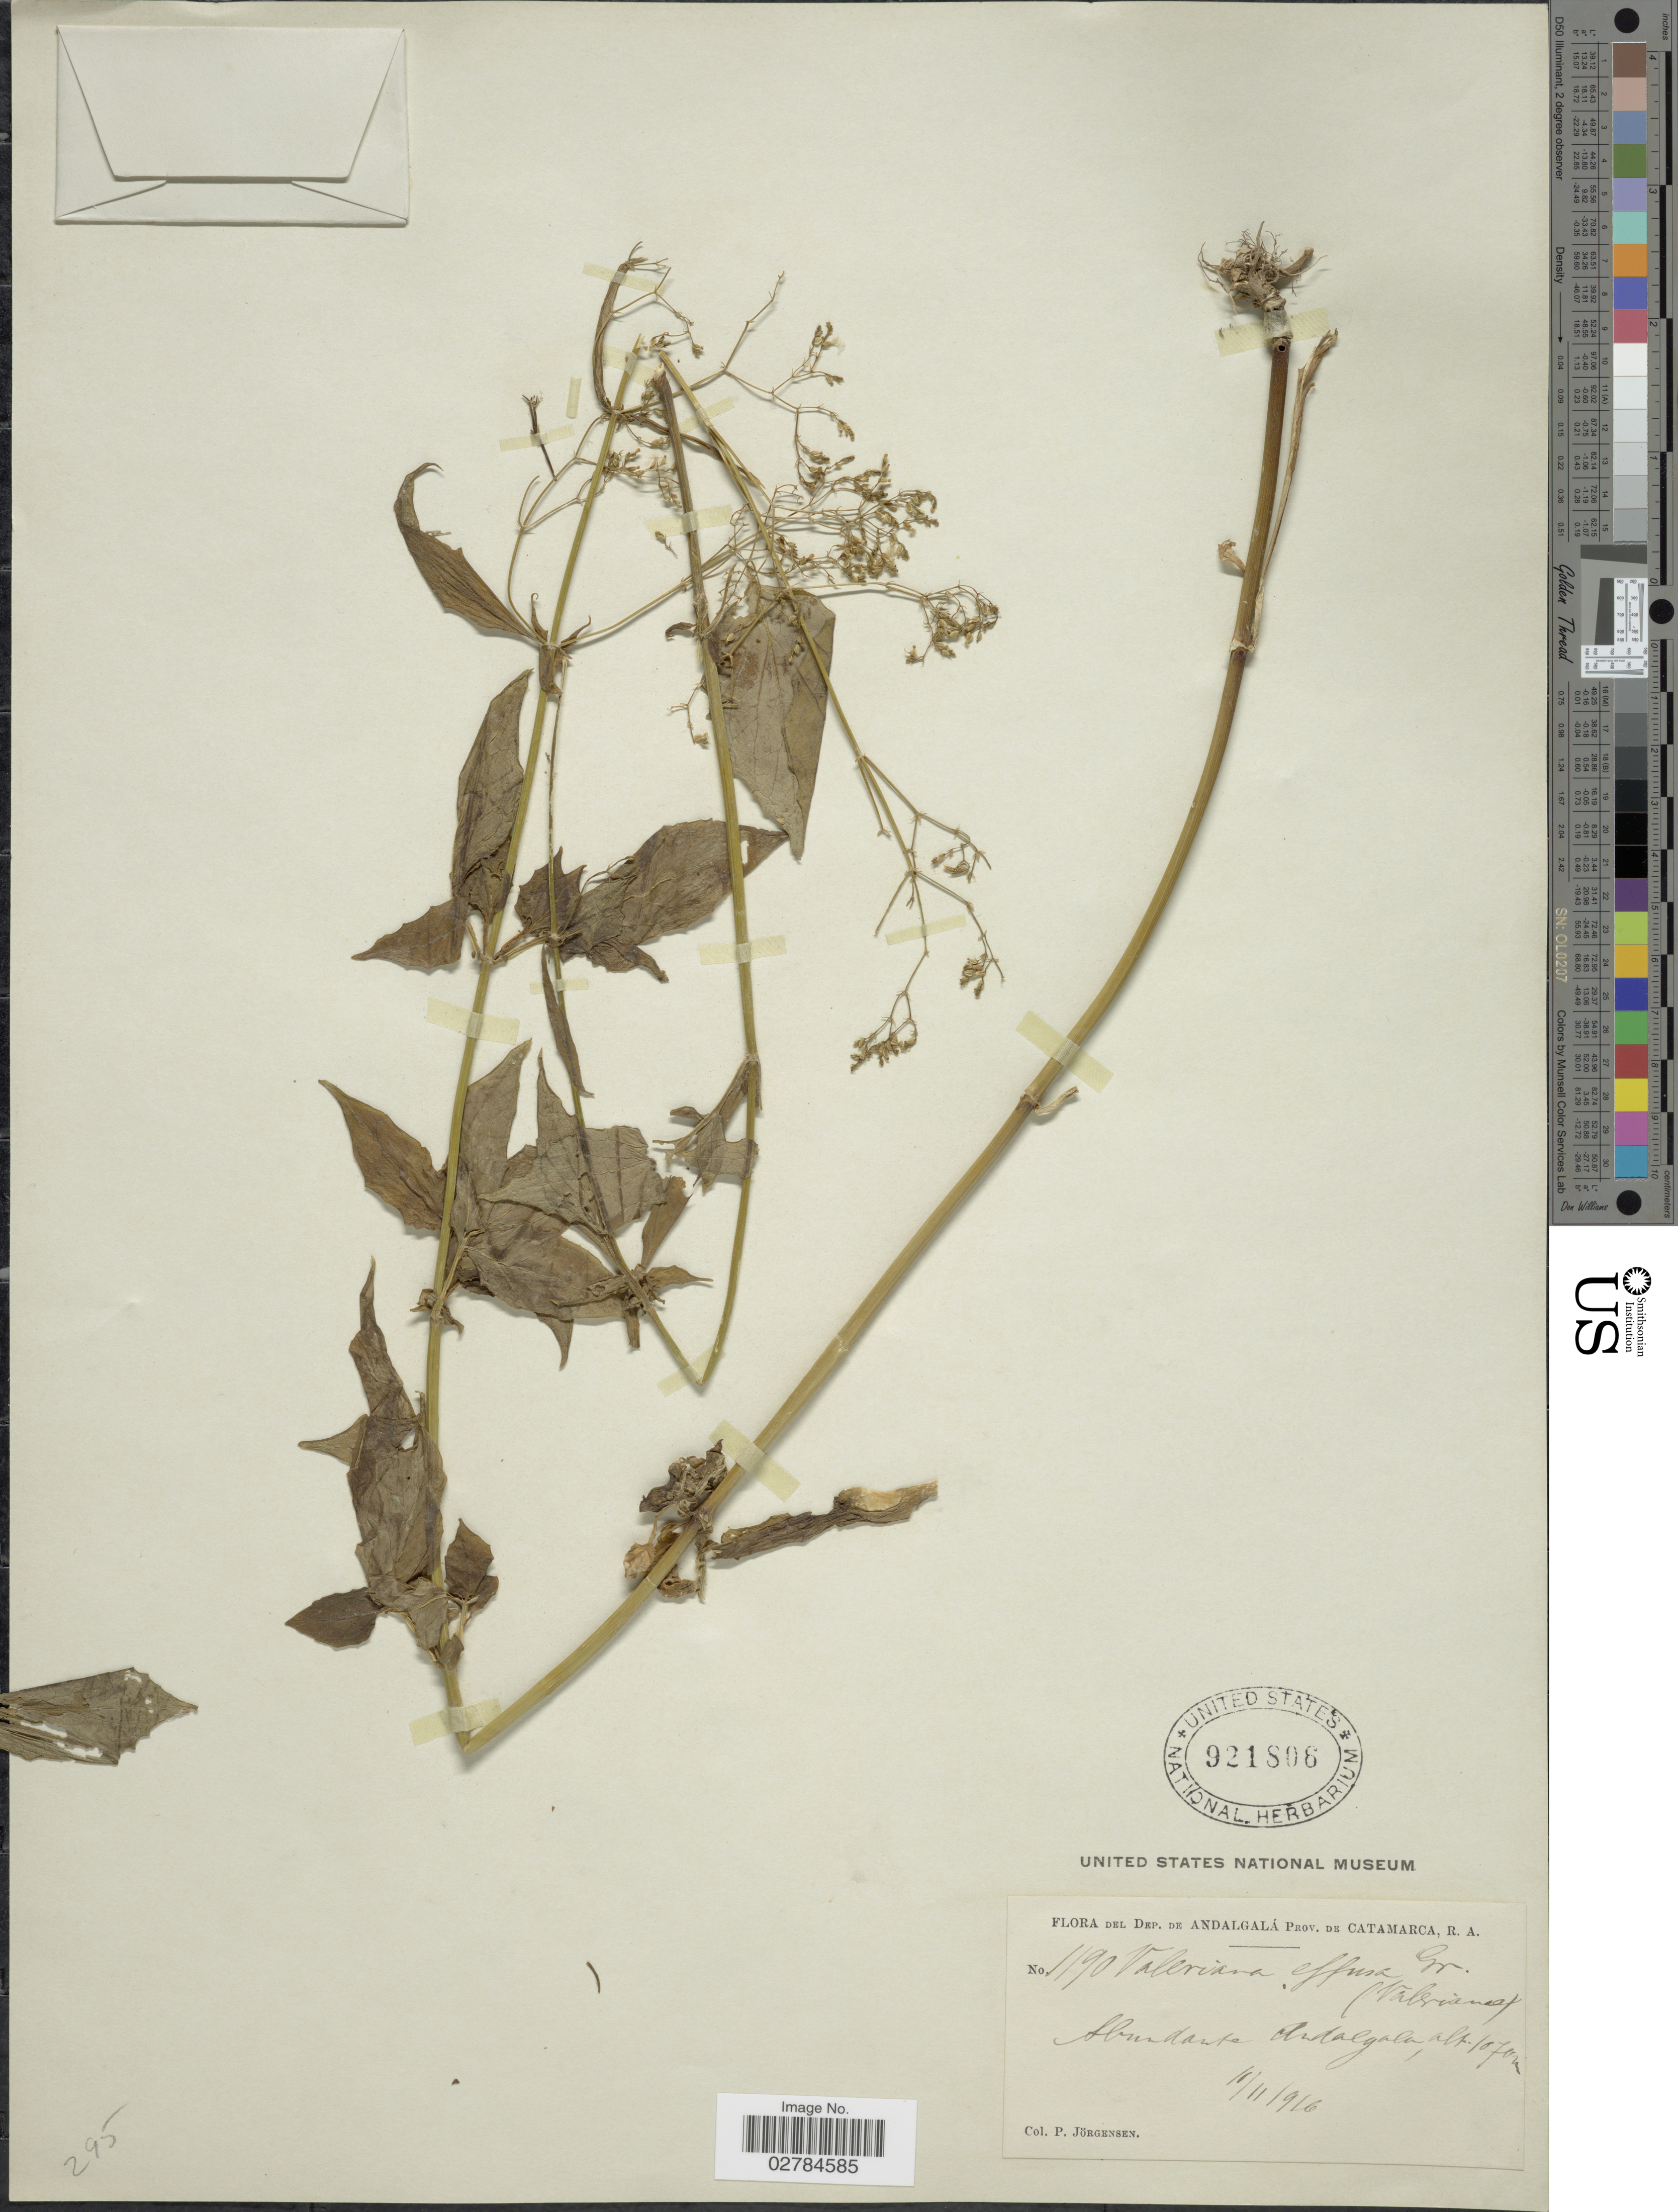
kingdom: Plantae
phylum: Tracheophyta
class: Magnoliopsida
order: Dipsacales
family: Caprifoliaceae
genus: Valeriana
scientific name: Valeriana effusa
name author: Griseb.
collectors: P. Jörgensen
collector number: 1190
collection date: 1916-11-10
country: Argentina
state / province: Catamarca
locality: Dep. de Andalgalá, Prov. de Catamarca, R.A. Anbundante Andalgala.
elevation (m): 1070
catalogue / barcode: US 921806